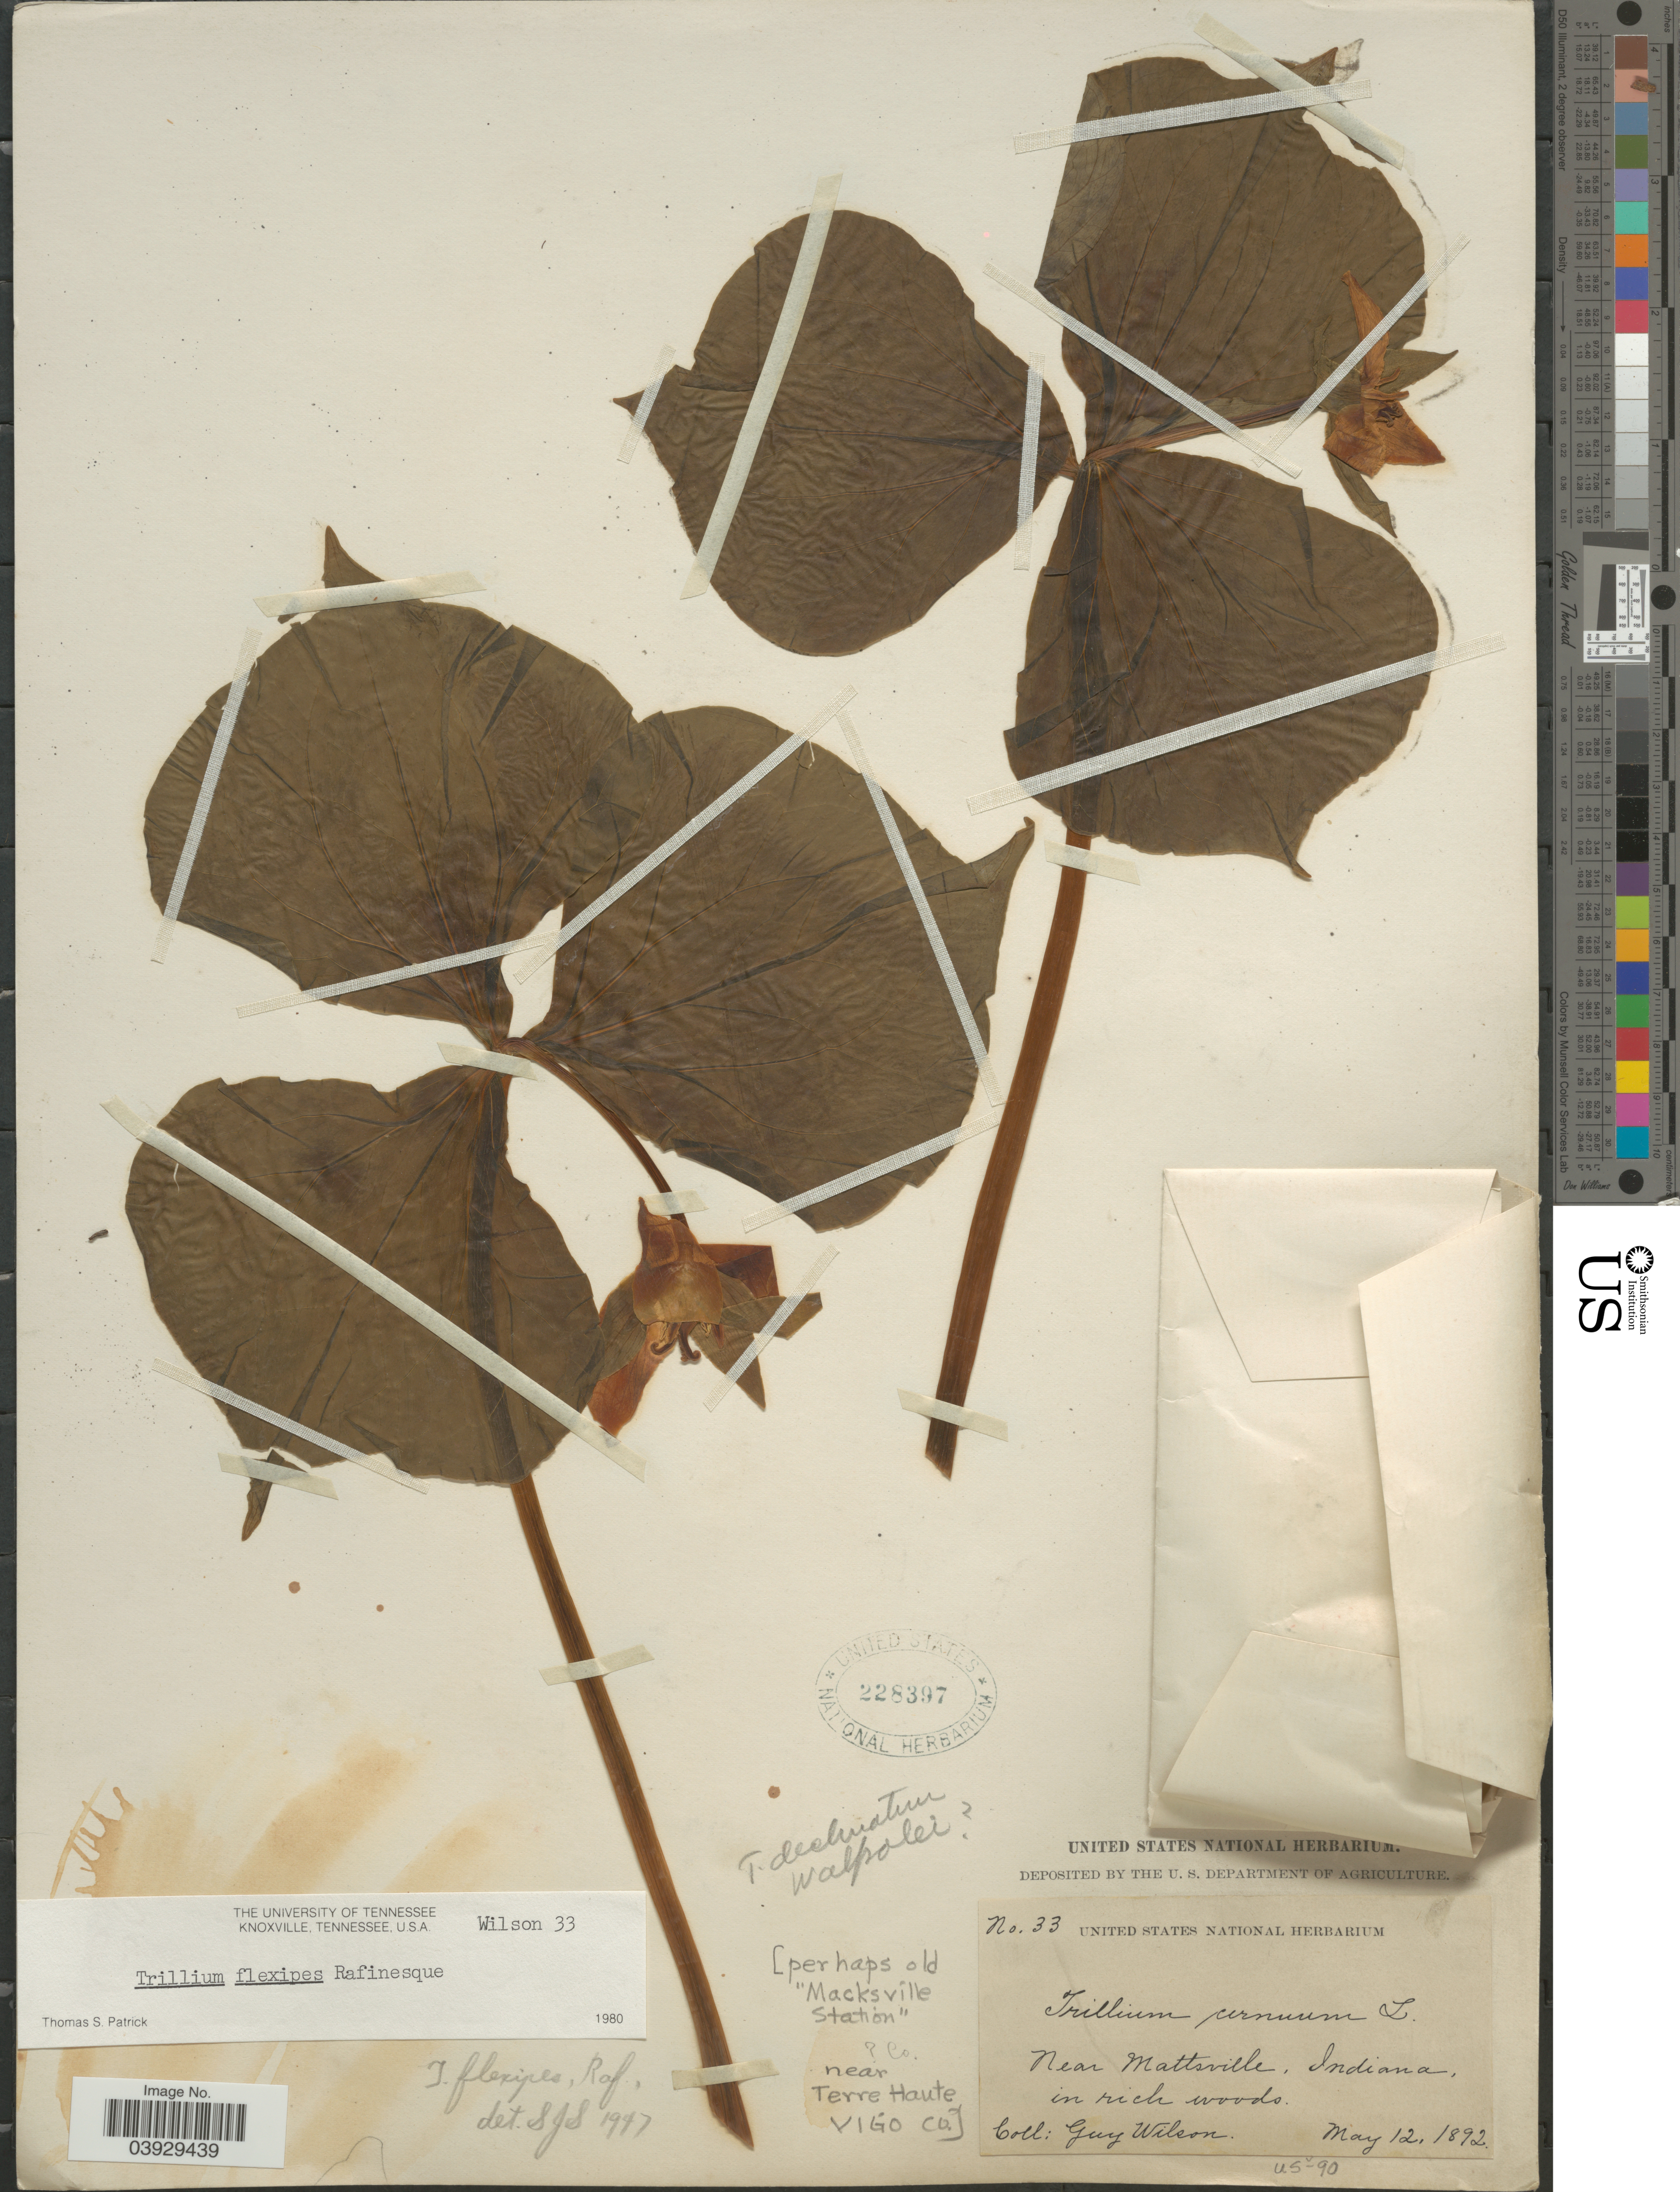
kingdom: Plantae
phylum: Tracheophyta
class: Liliopsida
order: Liliales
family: Melanthiaceae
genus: Trillium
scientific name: Trillium flexipes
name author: Raf.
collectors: G. Wilson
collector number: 33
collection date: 1892-05-12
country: United States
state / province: Indiana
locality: Near Mattsville. Perhaps old "Macksville Station" [unsure placement] Co. Near Terre Haute Vigo Co.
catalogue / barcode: US 228397